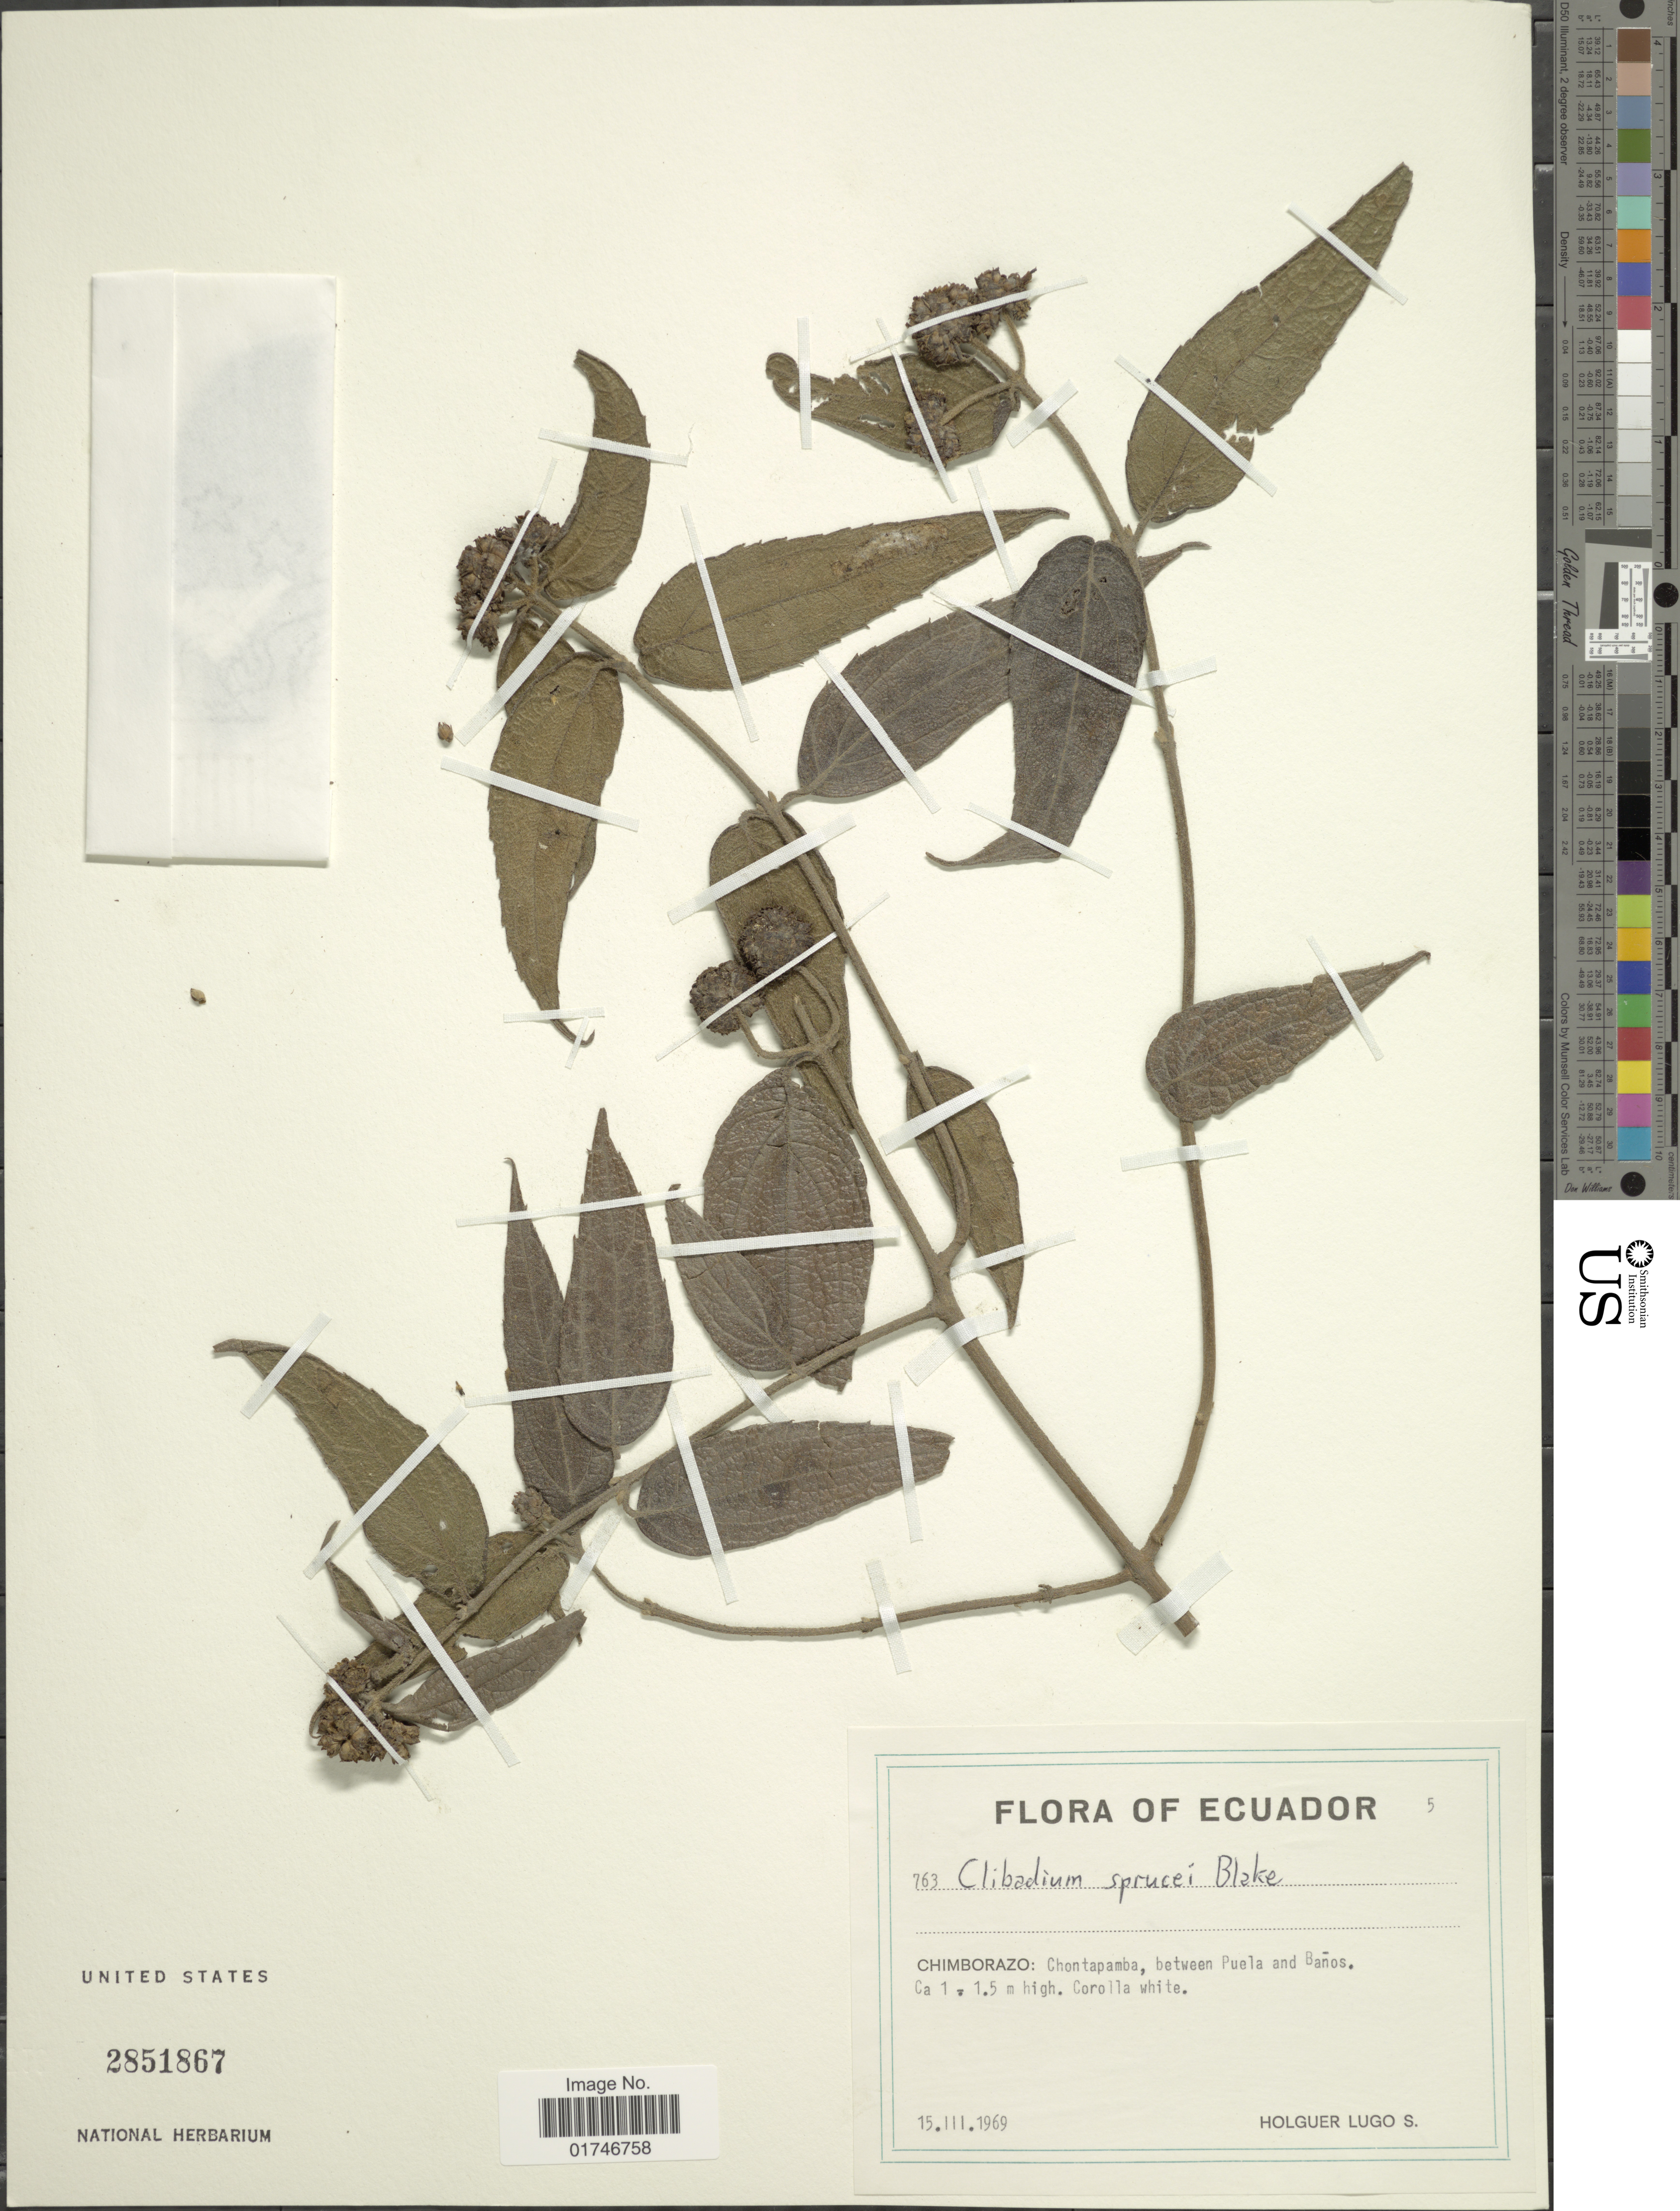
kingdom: Plantae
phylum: Tracheophyta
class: Magnoliopsida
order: Asterales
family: Asteraceae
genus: Clibadium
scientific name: Clibadium sprucei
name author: S.F. Blake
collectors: H. Lugo S.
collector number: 763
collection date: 1969-03-15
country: Ecuador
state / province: Chimborazo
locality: Chimborazo: Chontapamba, between Puela and Baños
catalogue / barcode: US 2851867